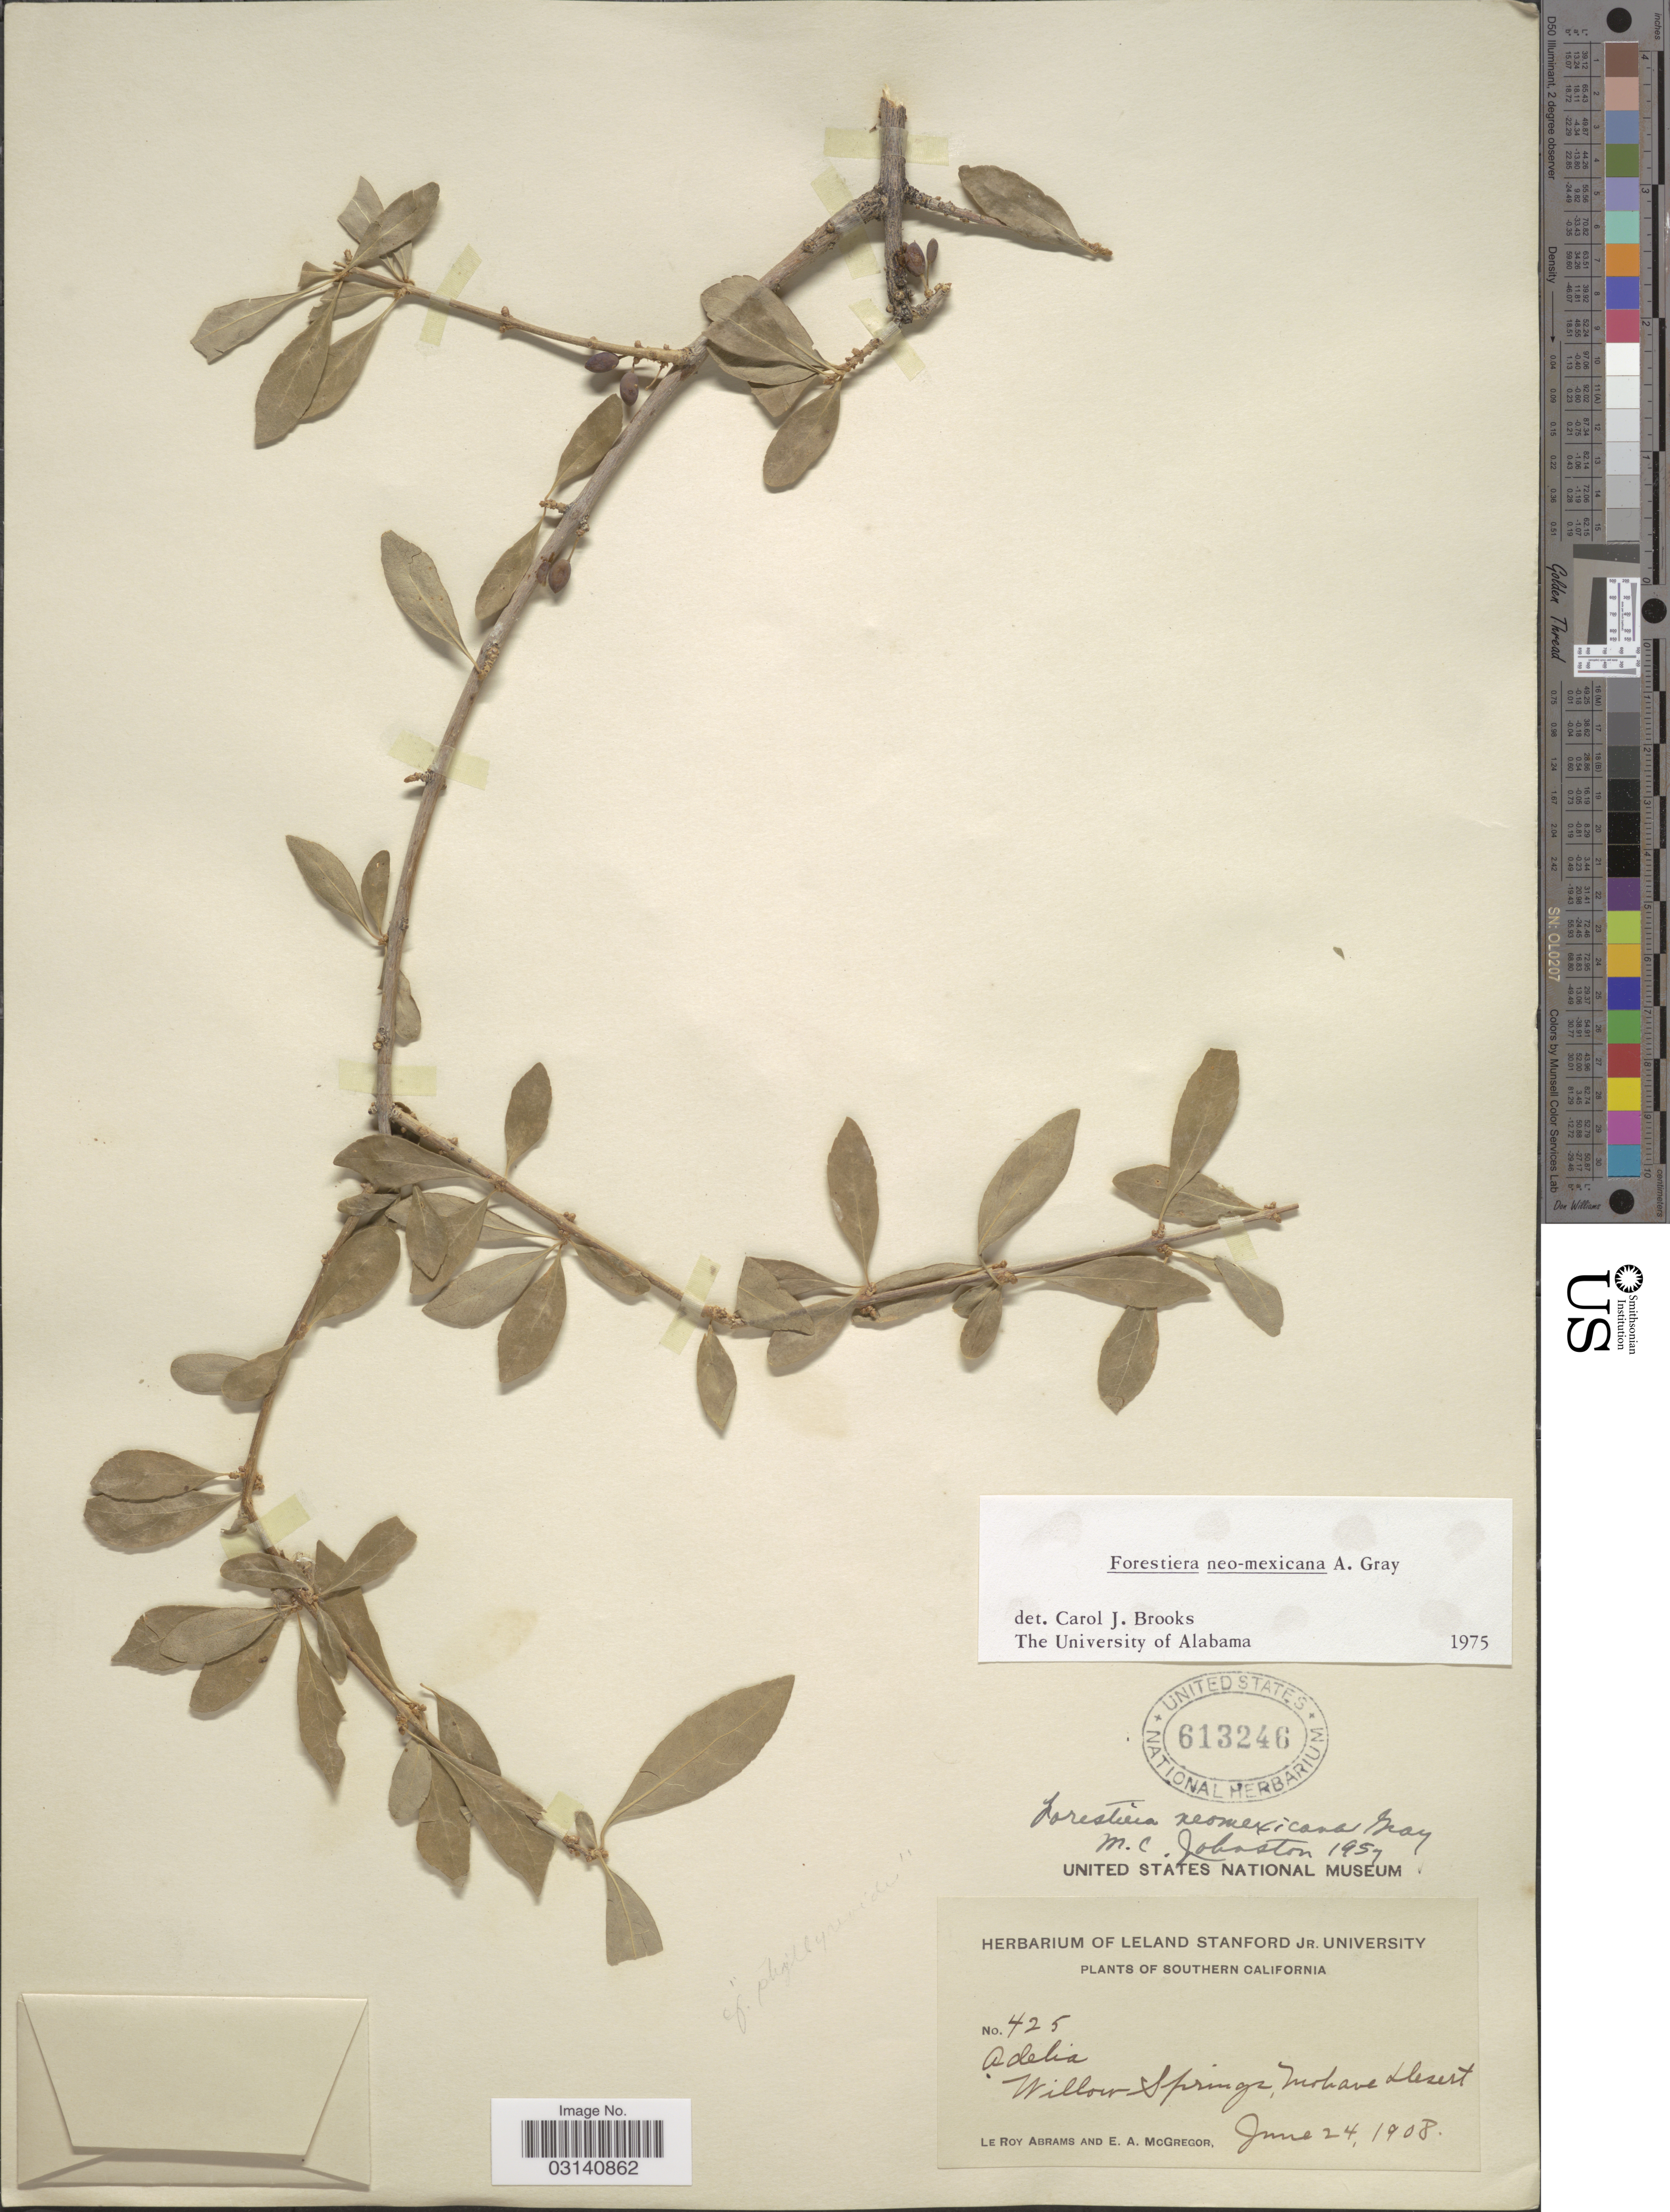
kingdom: Plantae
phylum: Tracheophyta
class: Magnoliopsida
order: Lamiales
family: Oleaceae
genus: Forestiera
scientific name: Forestiera neomexicana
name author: A. Gray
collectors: L. Abrams & E. A. McGregor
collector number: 425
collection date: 1908-06-24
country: United States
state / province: California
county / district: Kern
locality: Southern California. Willow Springs, Mohave Desert.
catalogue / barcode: US 613246